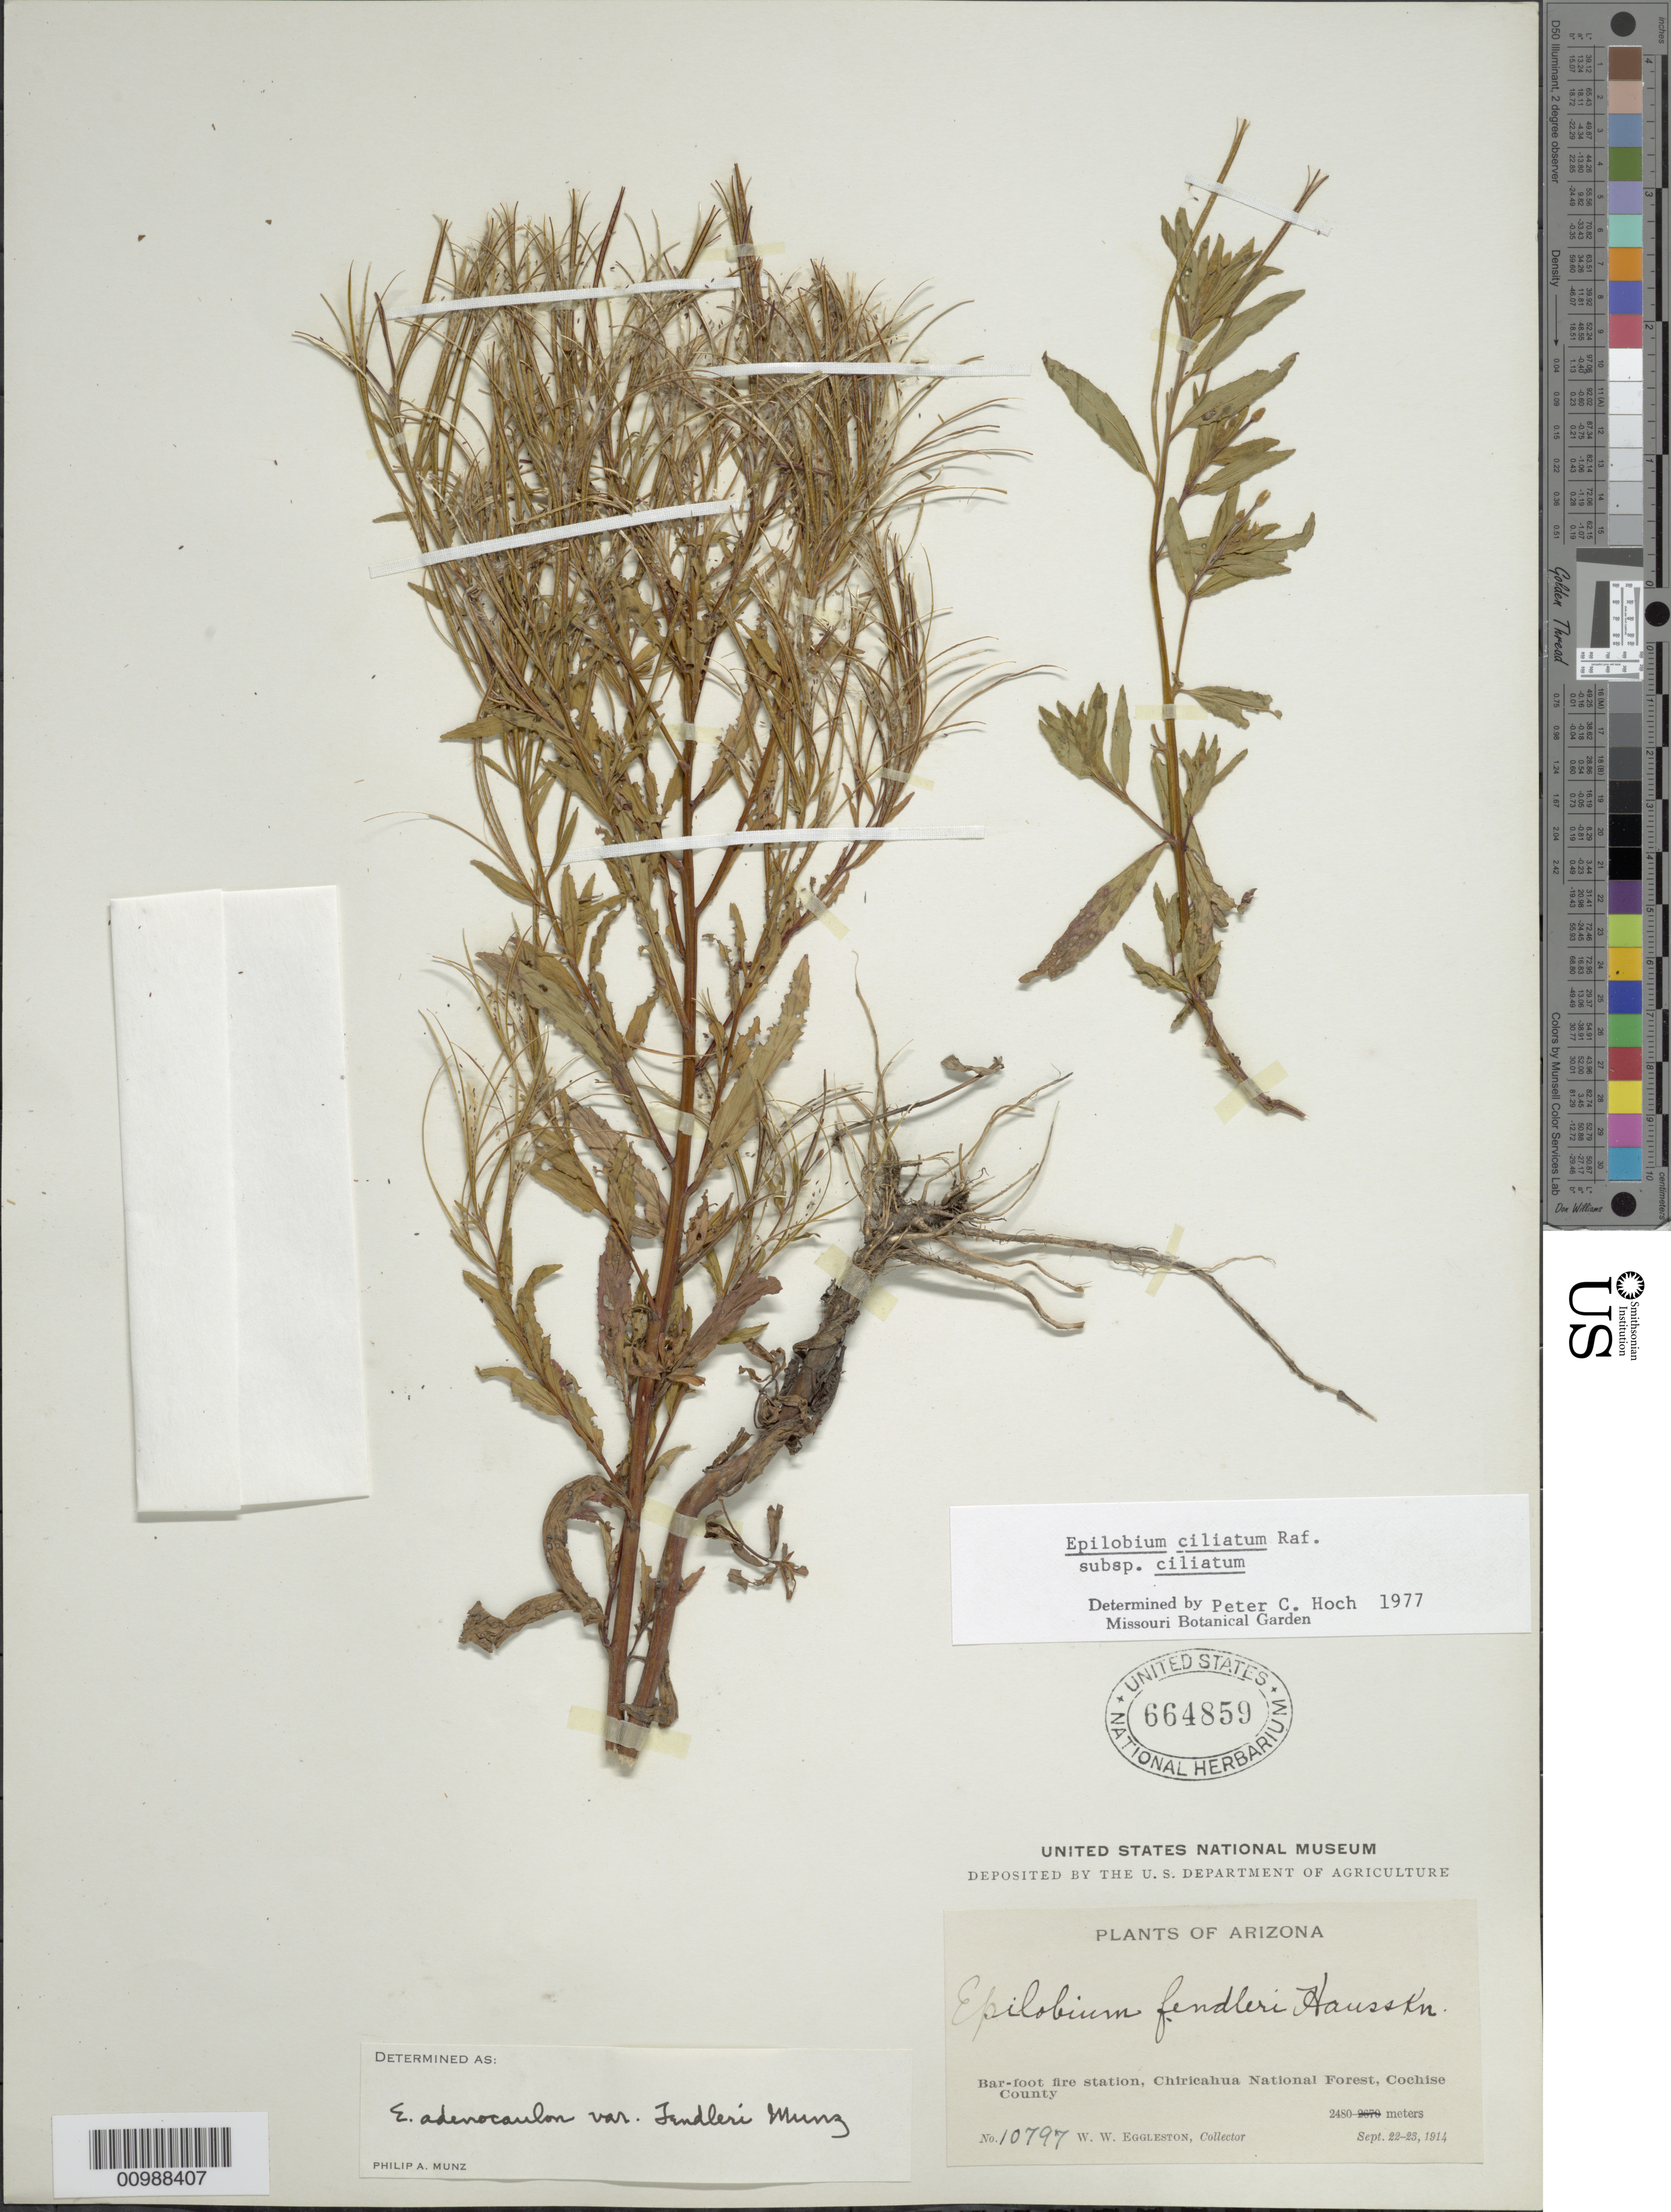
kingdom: Plantae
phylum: Tracheophyta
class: Magnoliopsida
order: Myrtales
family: Onagraceae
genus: Epilobium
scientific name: Epilobium ciliatum subsp. ciliatum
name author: Raf.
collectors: W. W. Eggleston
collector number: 10797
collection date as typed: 22 Sep 1914 to 23 Sep 1914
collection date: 1914-09-22/1914-09-23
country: United States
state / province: Arizona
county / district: Cochise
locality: Bar-foot fire station, Chiricahua National Forest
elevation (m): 2480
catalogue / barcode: US 664859